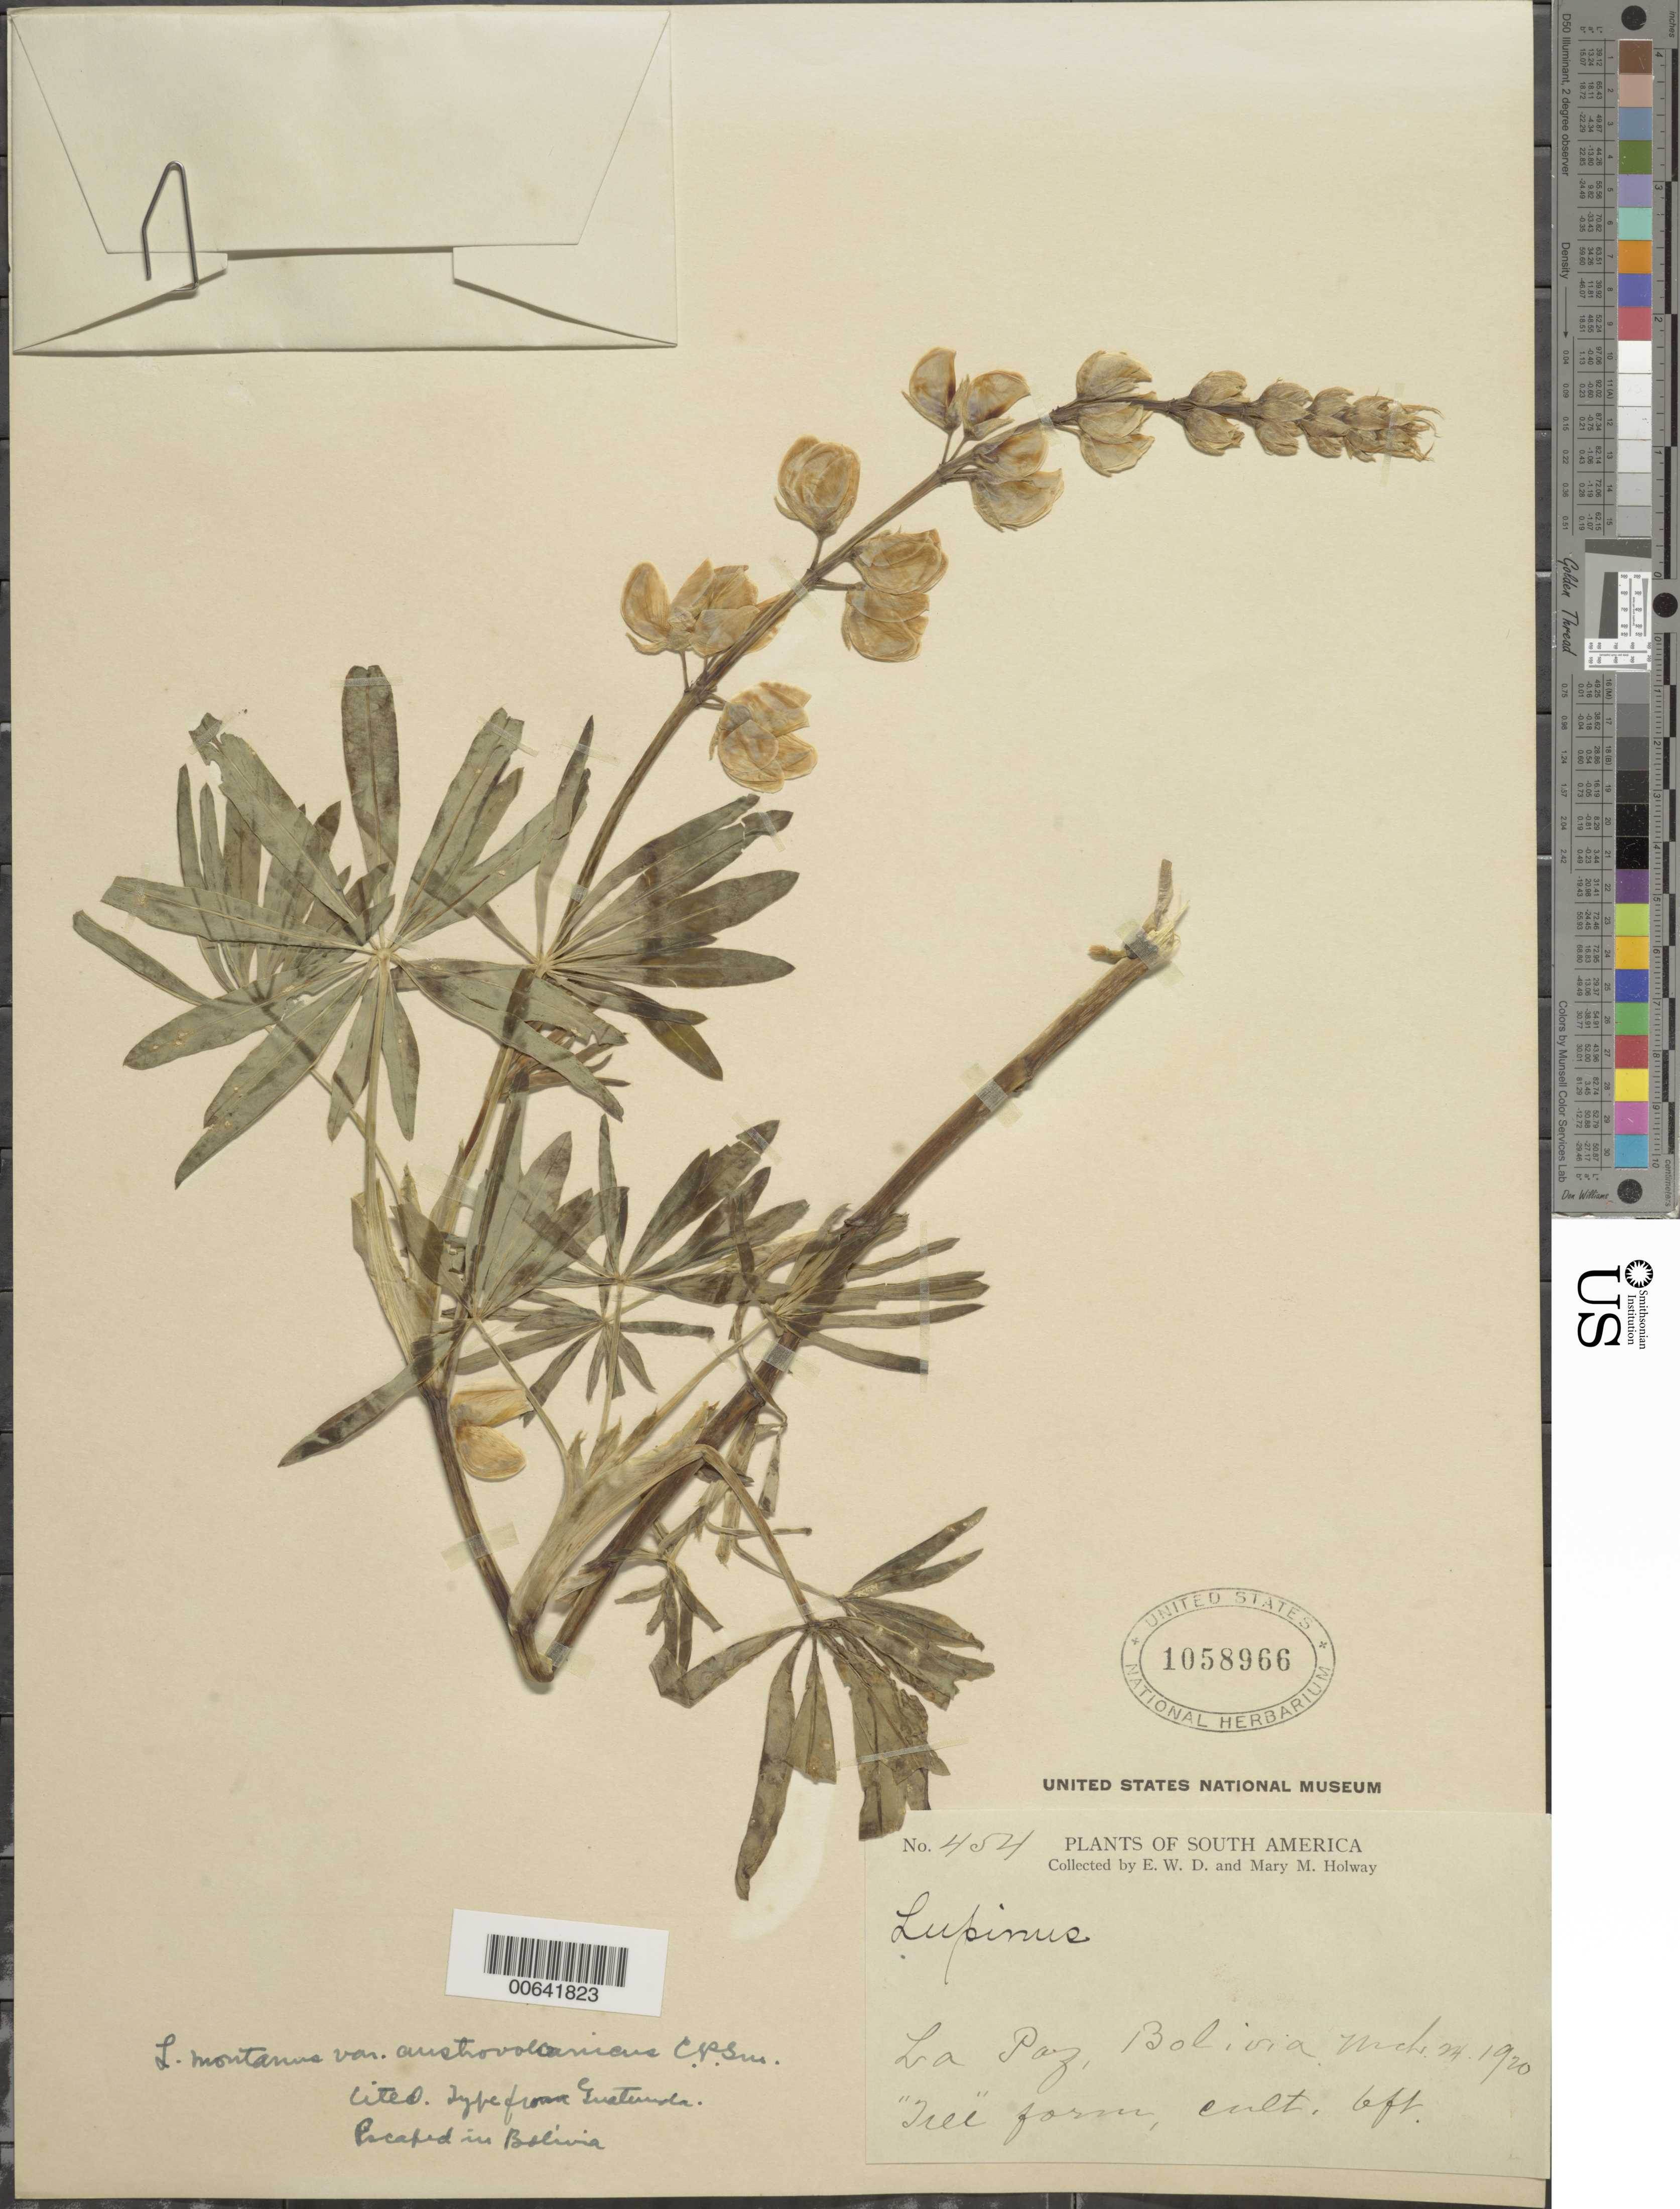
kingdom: Plantae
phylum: Tracheophyta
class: Magnoliopsida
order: Fabales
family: Fabaceae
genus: Lupinus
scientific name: Lupinus montanus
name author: Kunth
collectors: E. W. D. Holway & M. M. Holway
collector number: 454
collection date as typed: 24 Mar 1920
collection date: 1920-03-24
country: Bolivia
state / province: La Paz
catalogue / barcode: US 1058966